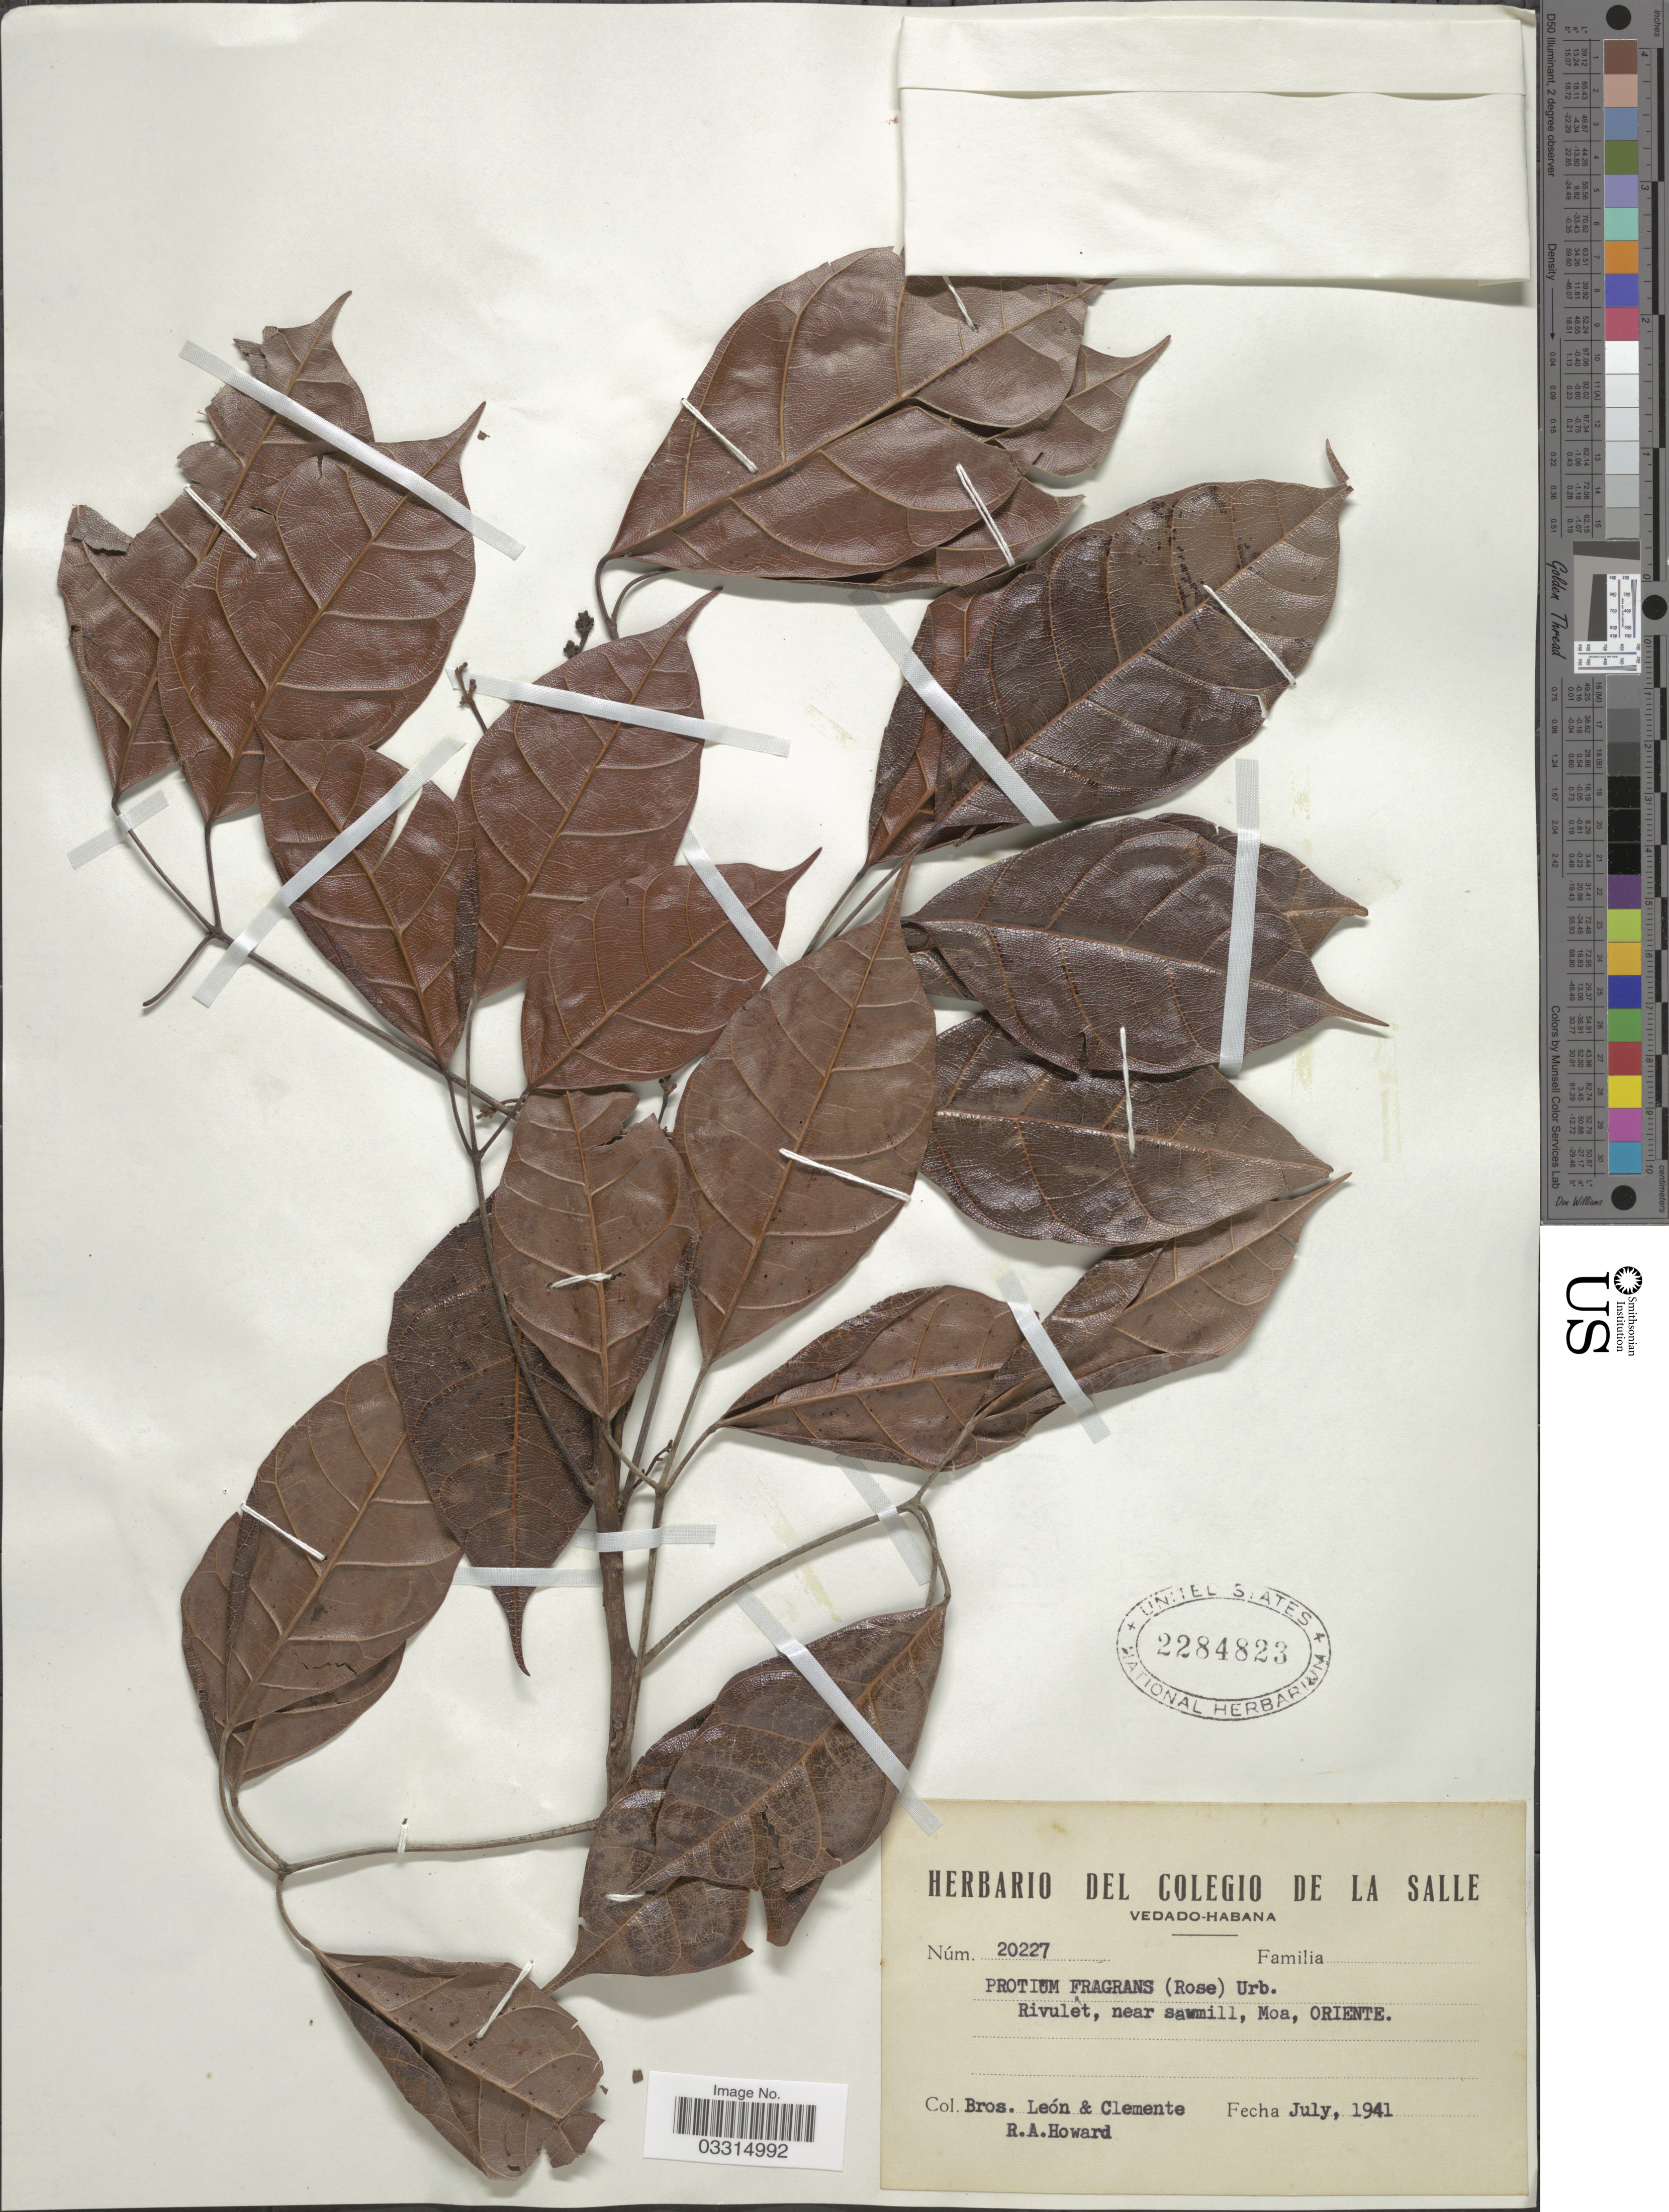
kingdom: Plantae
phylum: Tracheophyta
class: Magnoliopsida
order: Sapindales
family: Burseraceae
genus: Protium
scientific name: Protium fragrans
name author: (Rose) Urb.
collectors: Bro. León, Bro. Clemente & R. A. Howard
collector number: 20227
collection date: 1941-07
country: Cuba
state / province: Oriente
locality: Rivulet, near sawmill, Moa.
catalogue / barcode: US 2284823